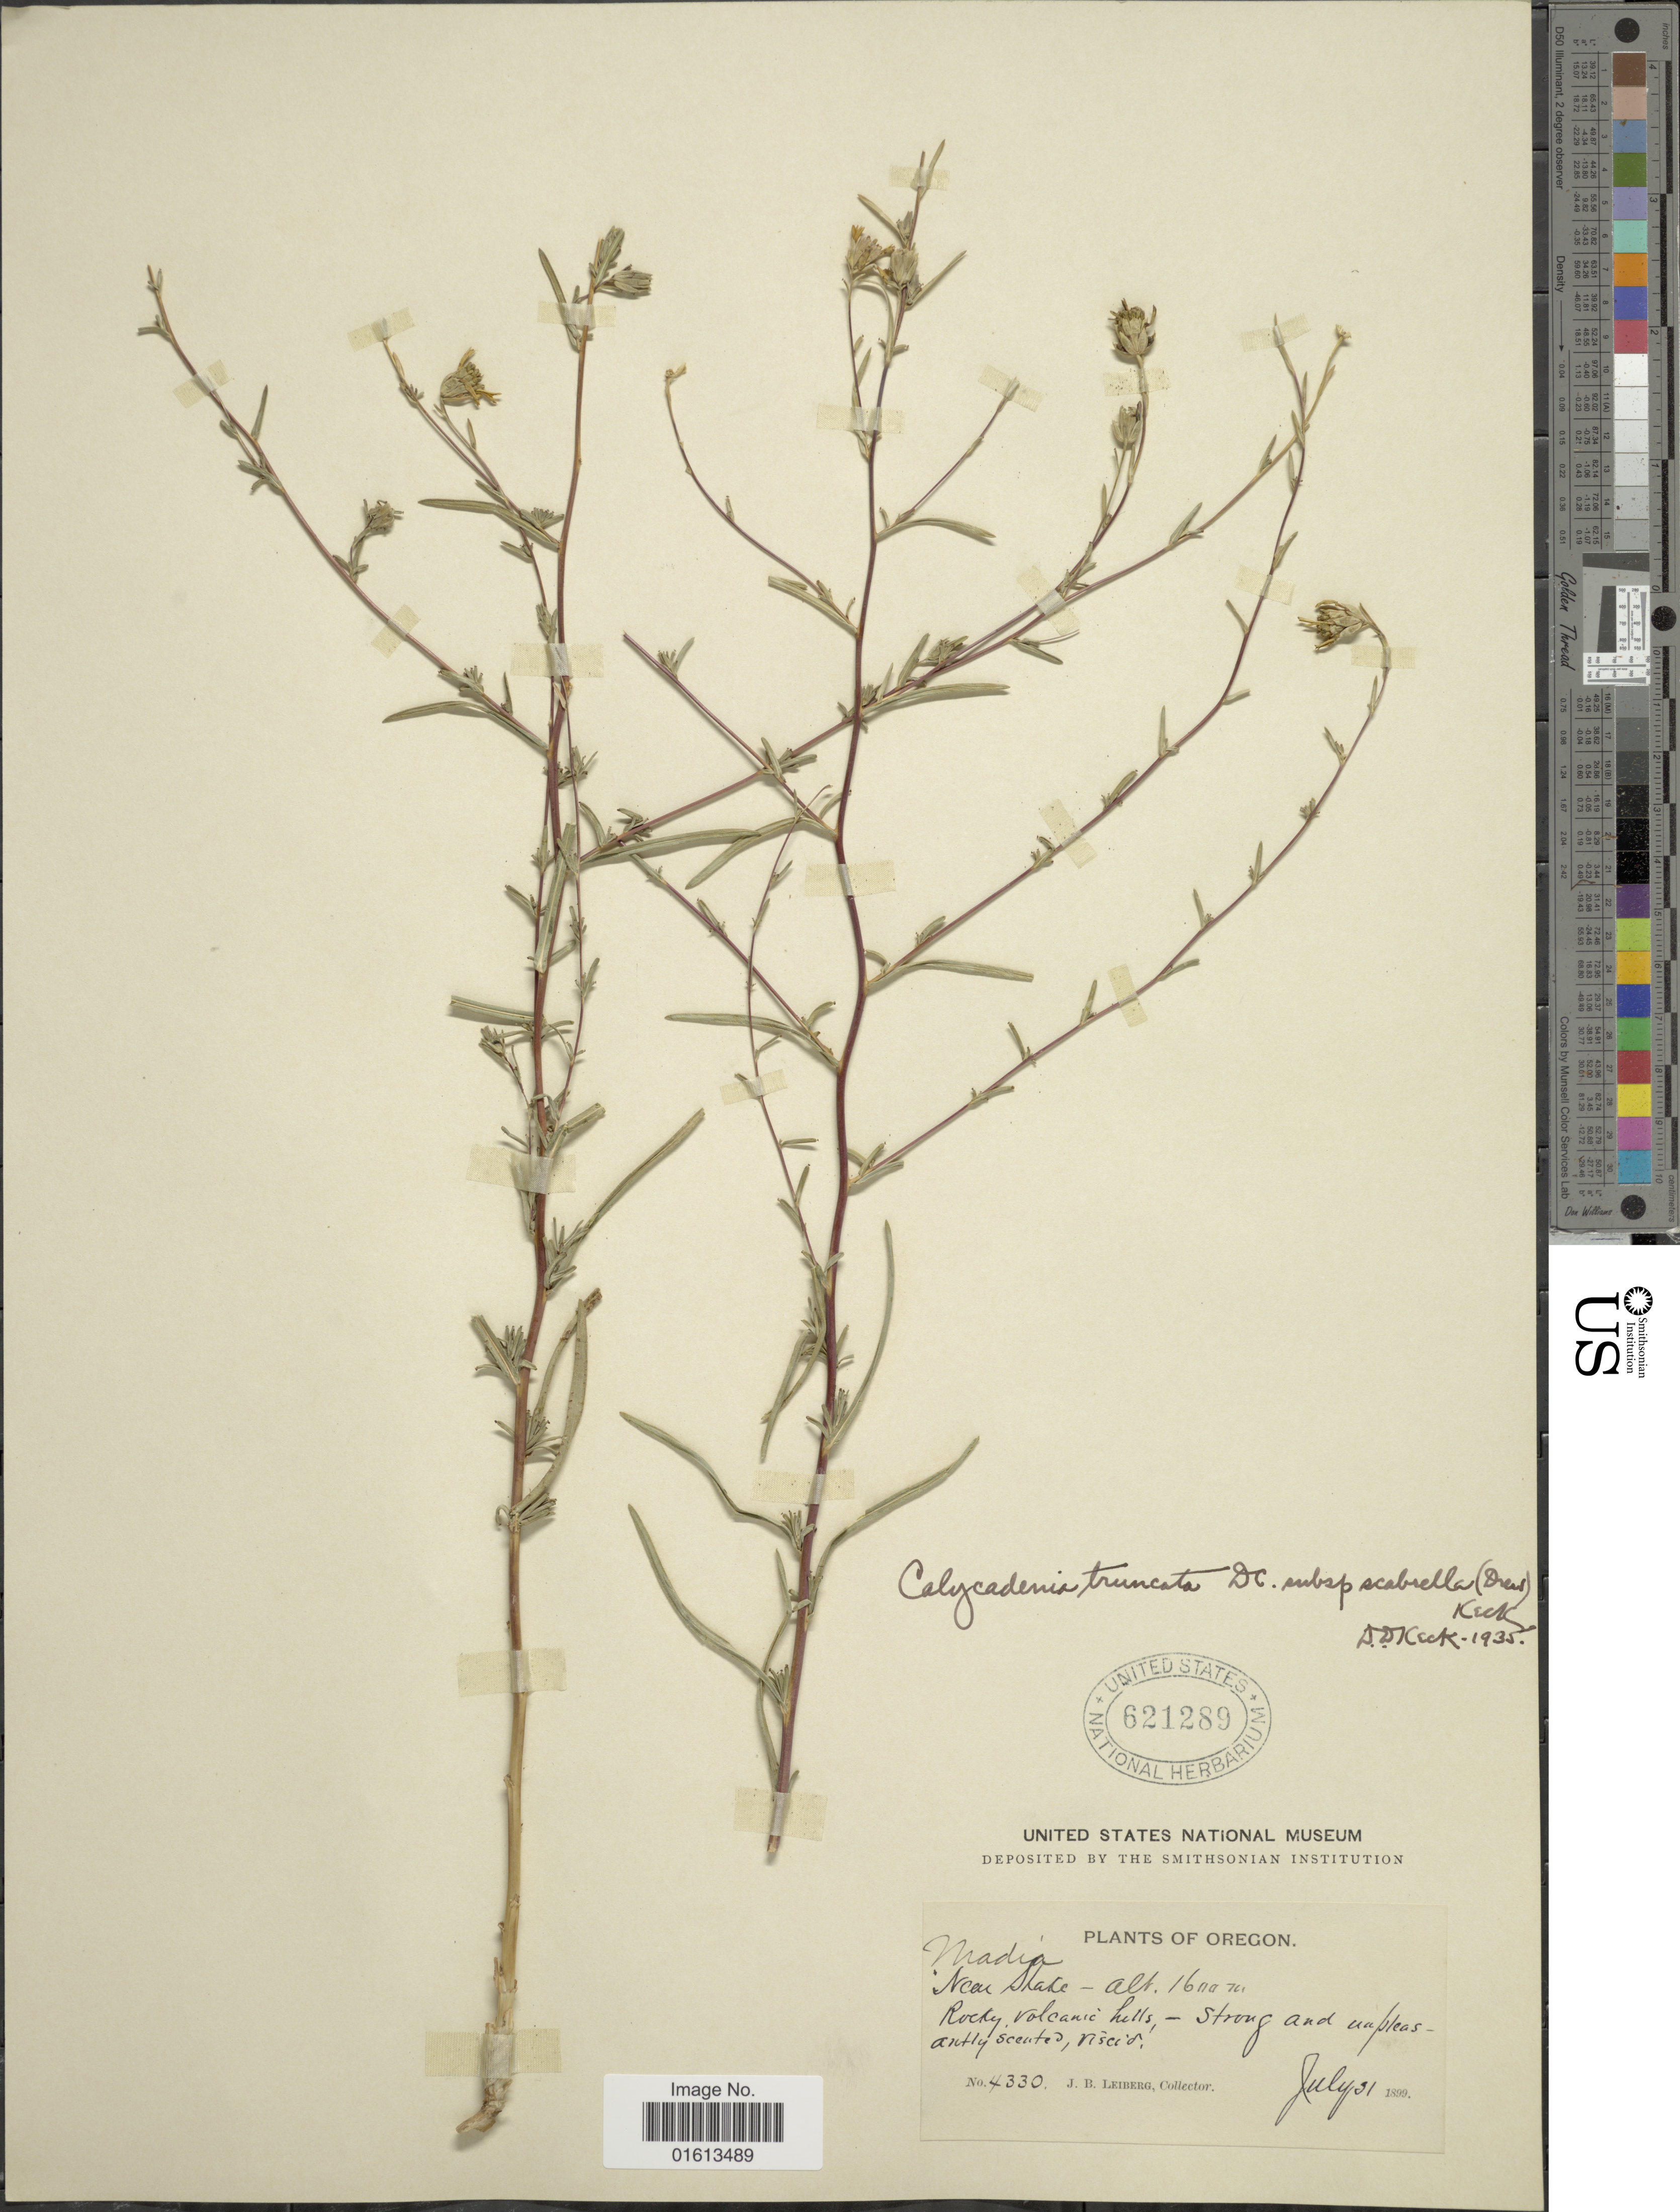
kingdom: Plantae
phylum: Tracheophyta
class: Magnoliopsida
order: Asterales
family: Asteraceae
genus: Calycadenia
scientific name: Calycadenia truncata subsp. scabrella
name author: (Drew) D.D. Keck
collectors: J. B. Leiberg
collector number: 4330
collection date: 1899-07-31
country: United States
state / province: Oregon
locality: Near S Lake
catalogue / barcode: US 621289